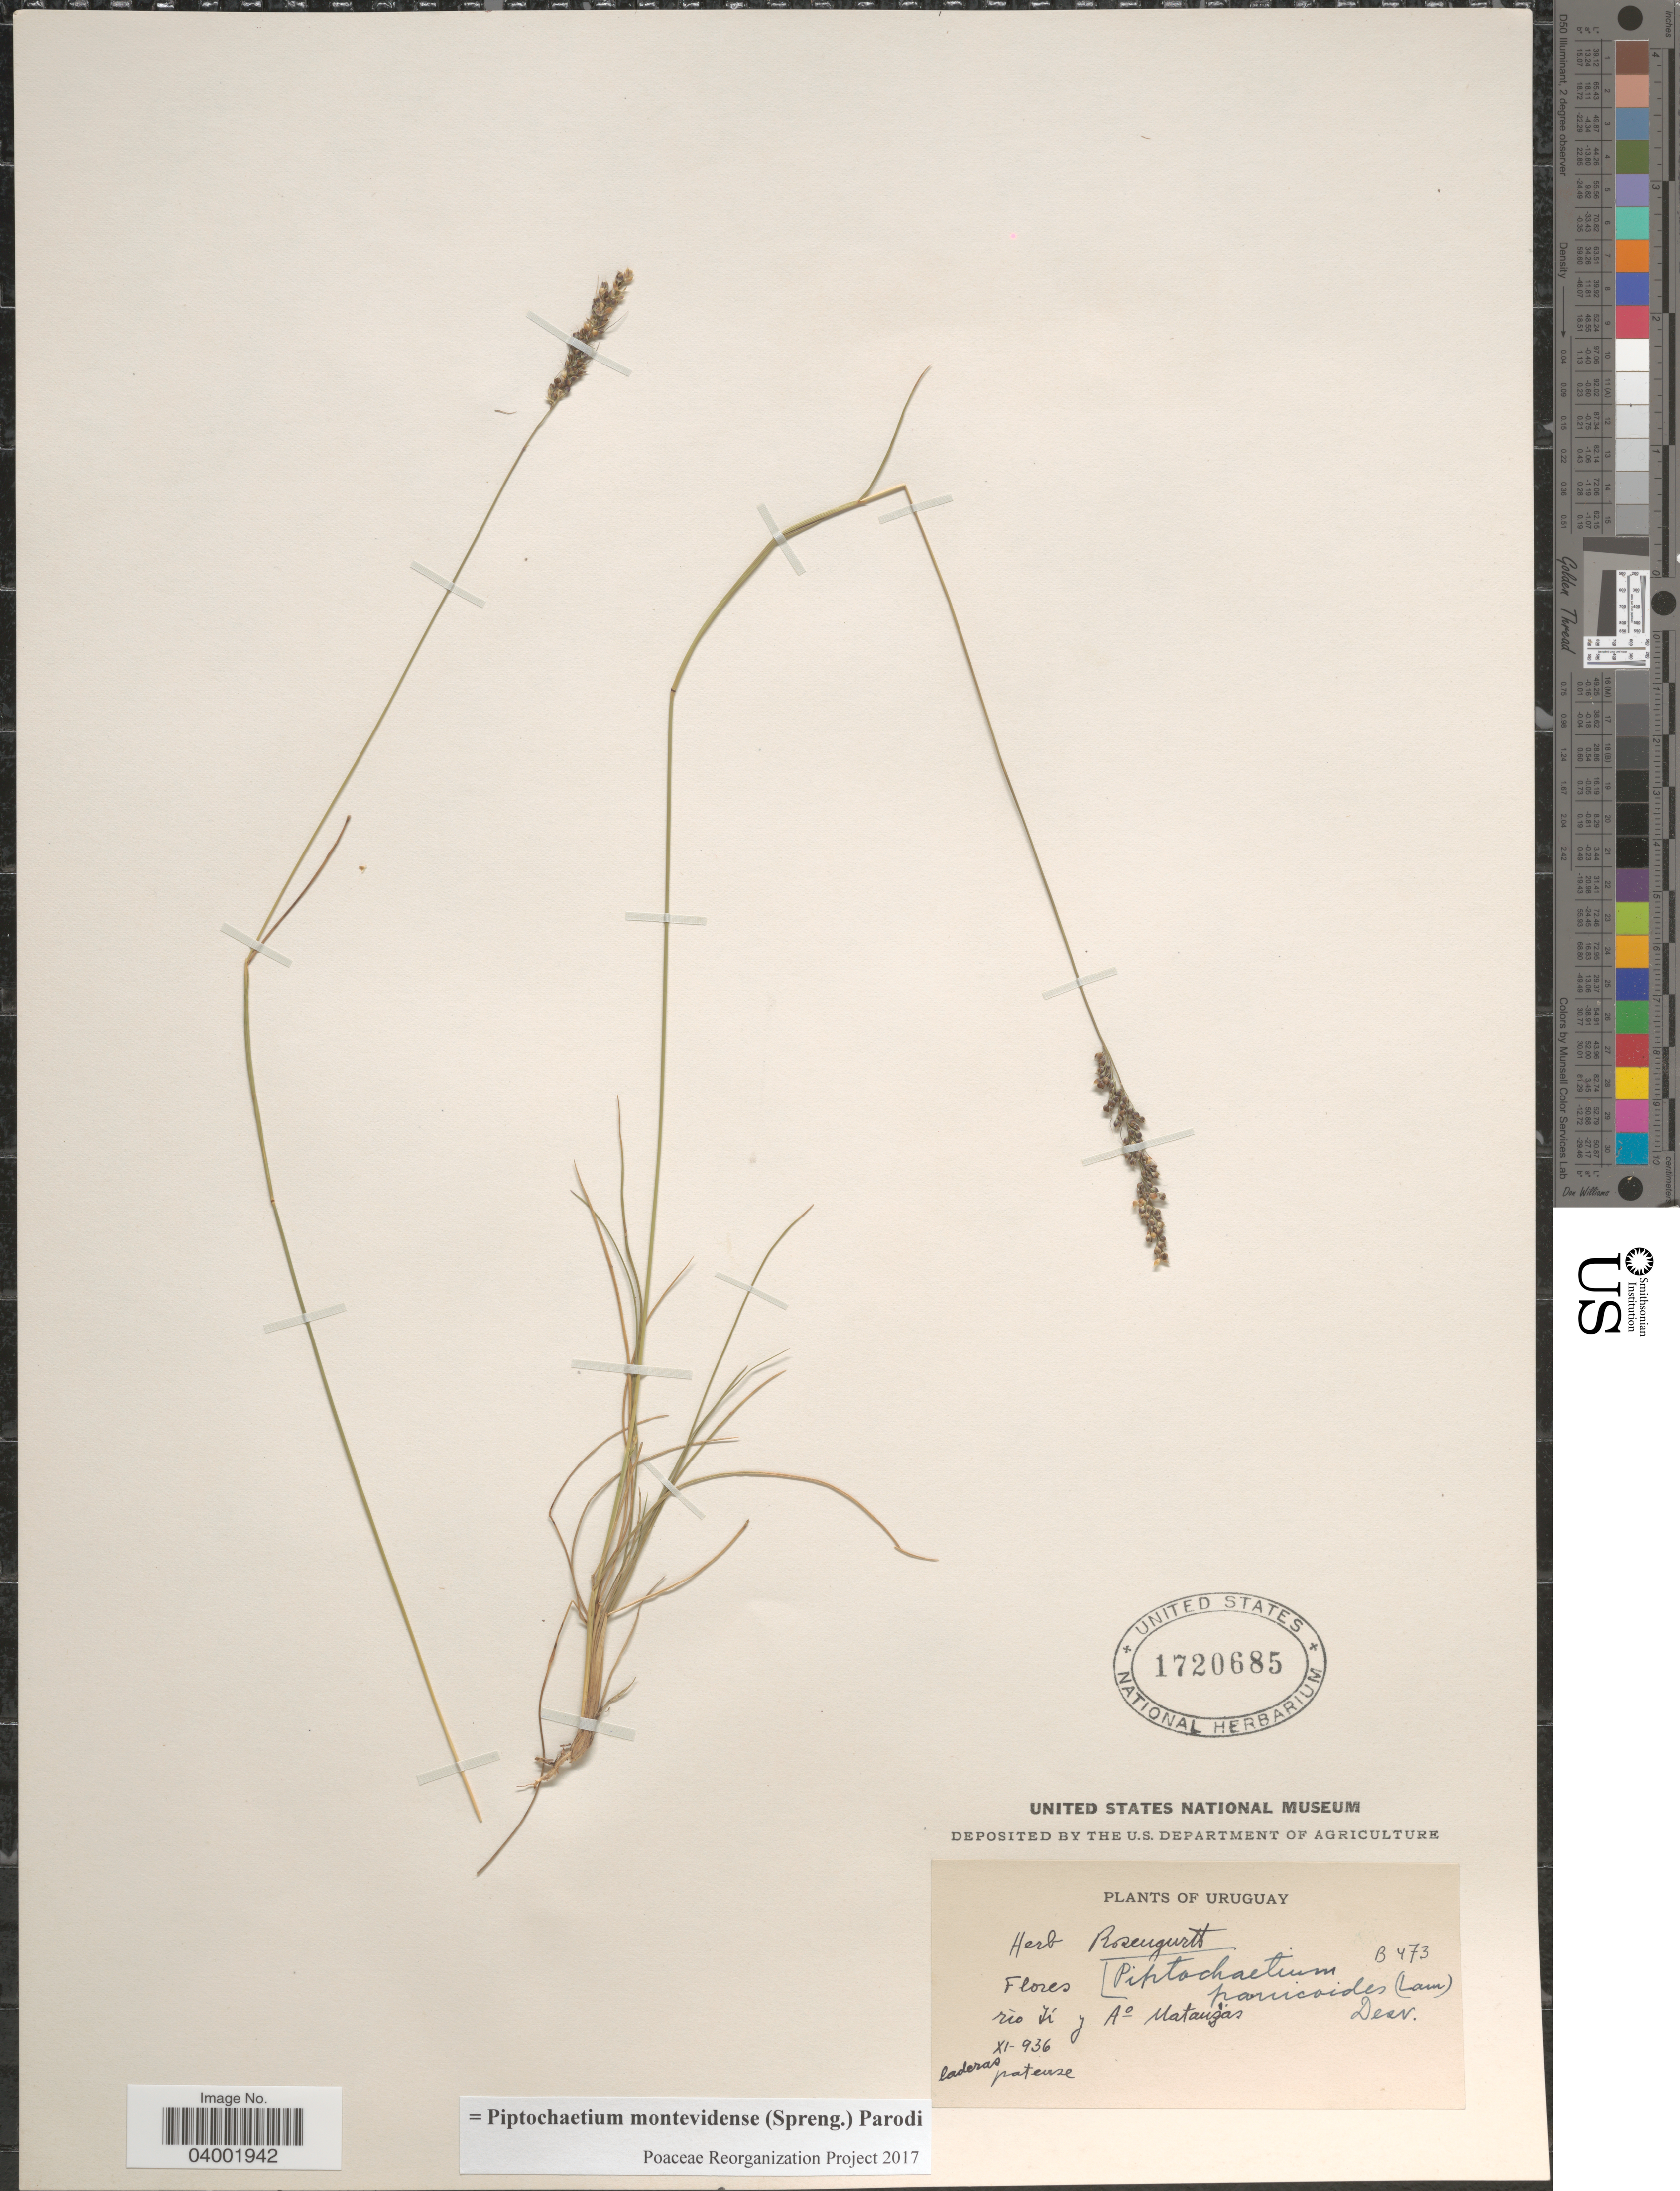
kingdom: Plantae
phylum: Tracheophyta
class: Liliopsida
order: Poales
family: Poaceae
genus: Piptochaetium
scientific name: Piptochaetium montevidense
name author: (Spreng.) Parodi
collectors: ex herb. Rosengurtt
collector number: B473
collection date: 1936-11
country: Uruguay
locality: Rìo TY y Ao Matanzàs.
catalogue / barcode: US 1720685